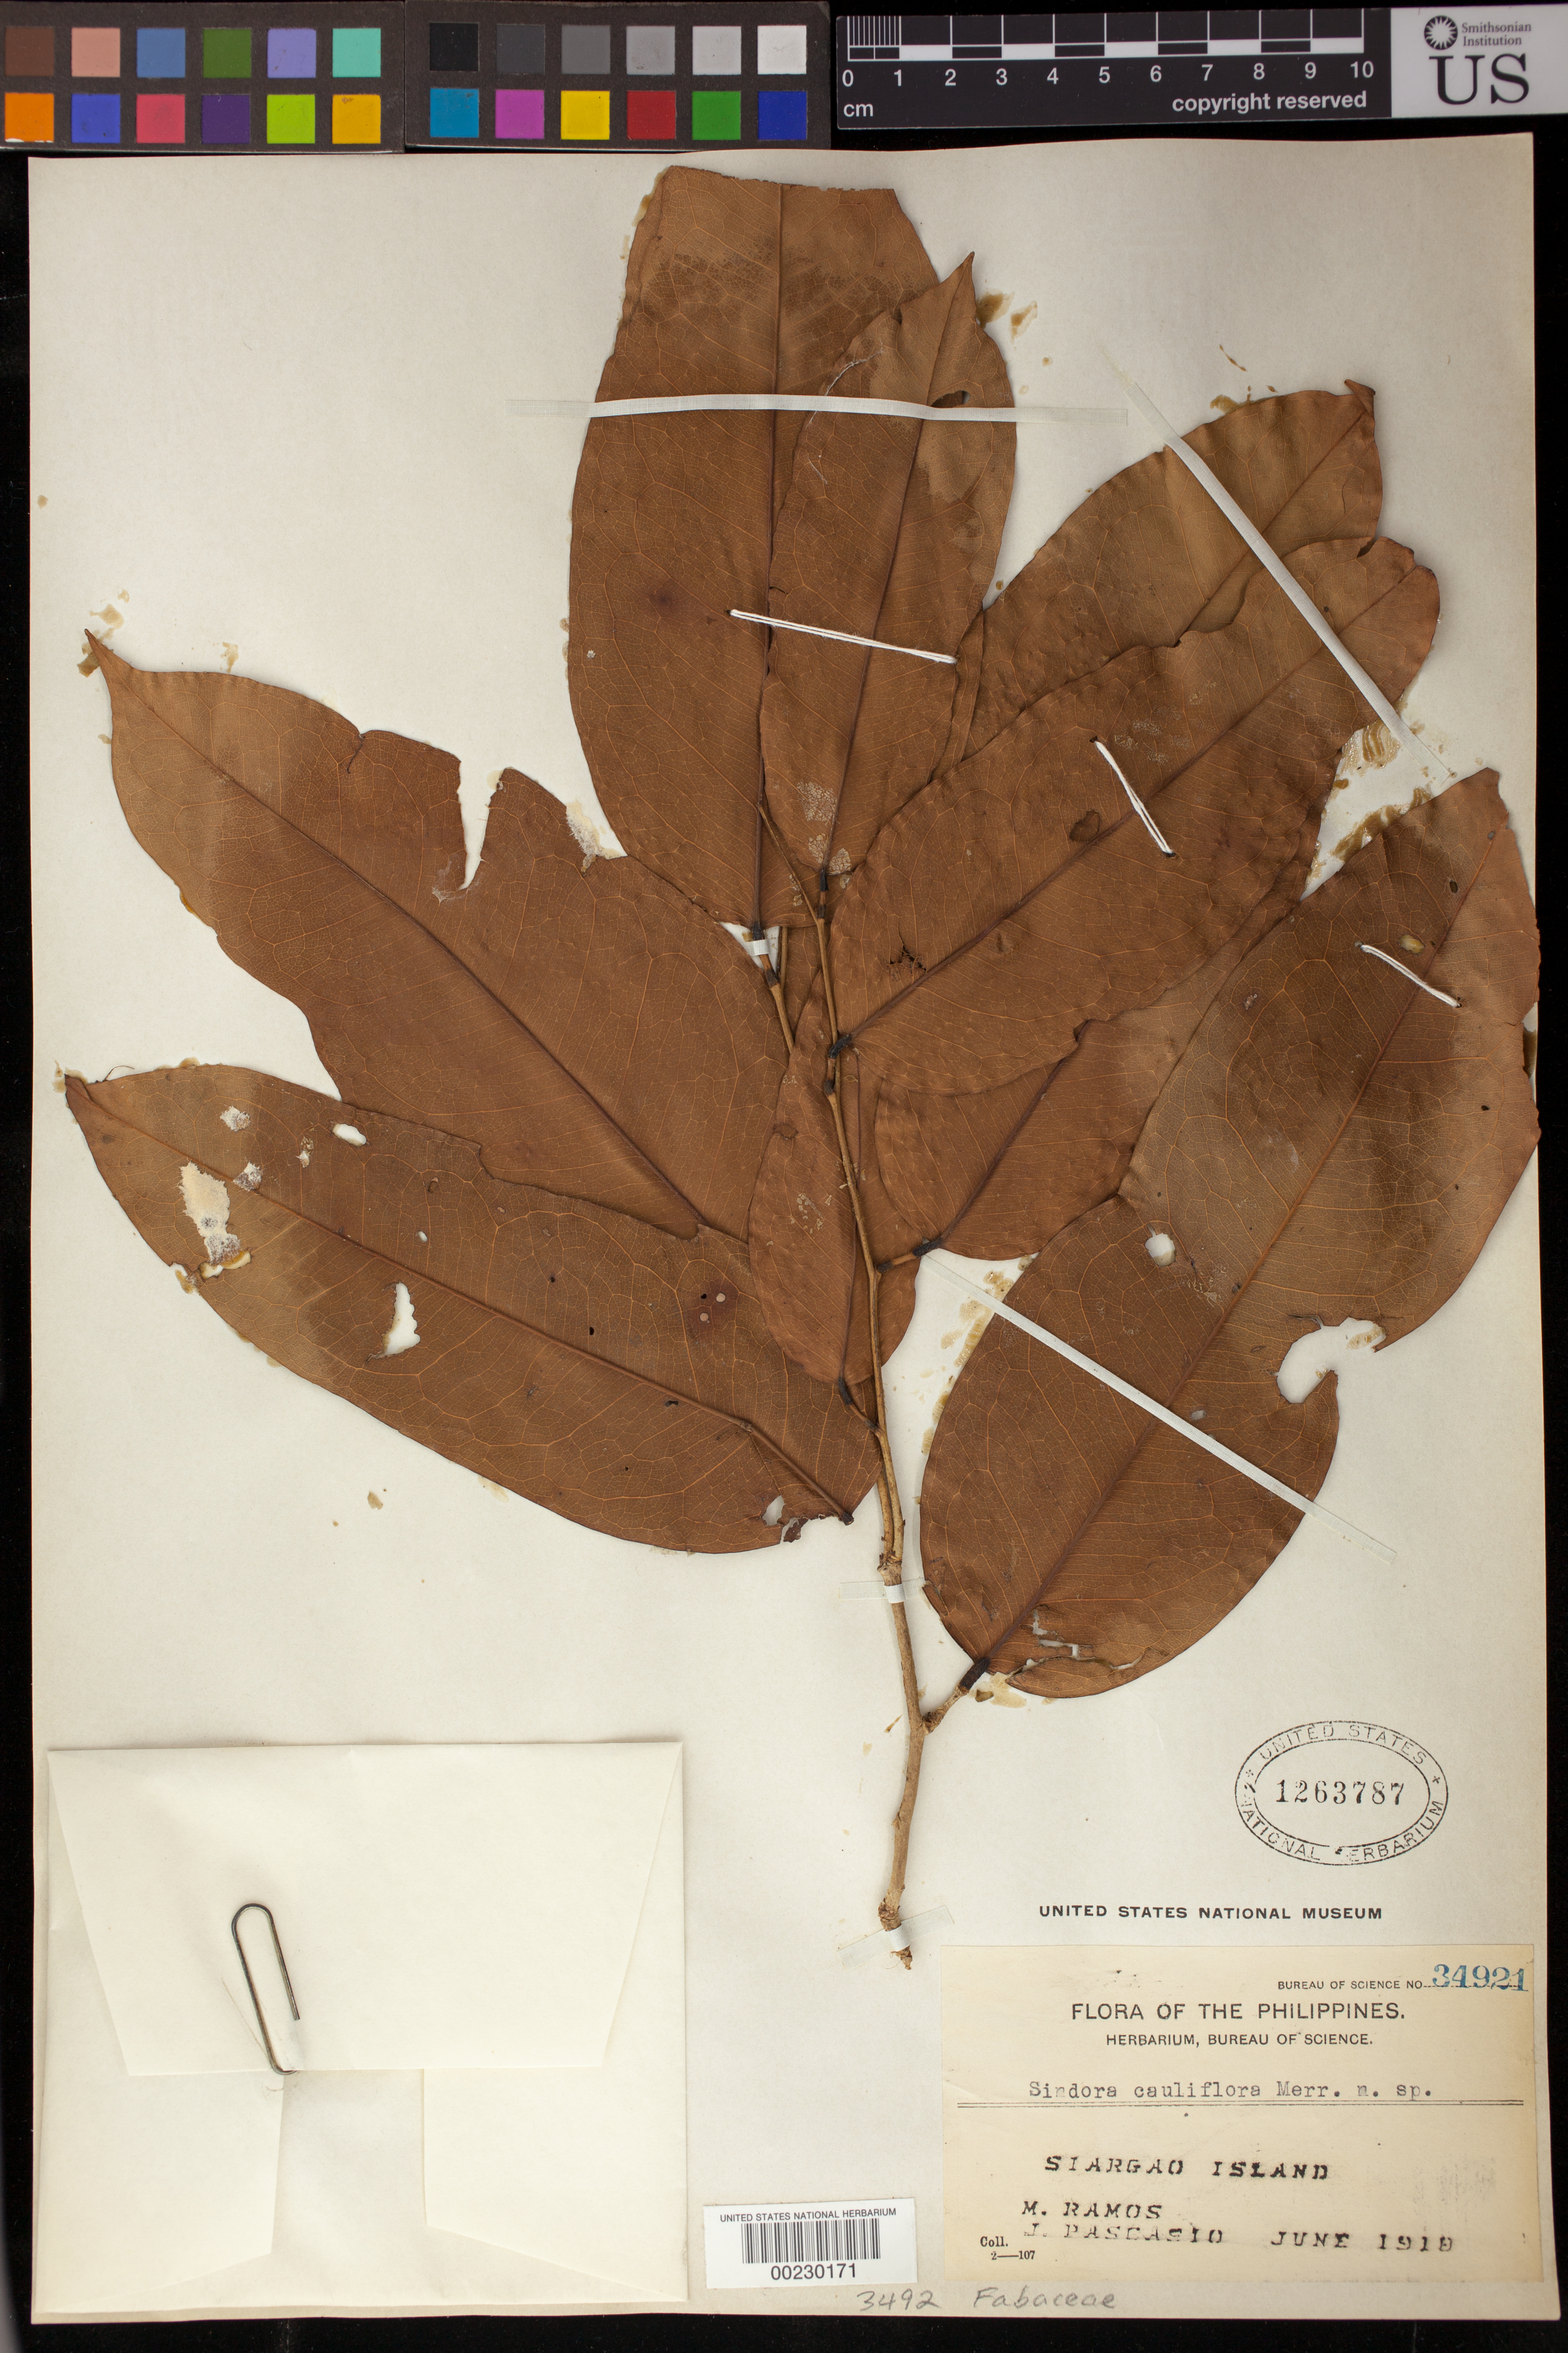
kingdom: Plantae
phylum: Tracheophyta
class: Magnoliopsida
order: Fabales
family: Fabaceae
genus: Sindora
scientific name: Sindora cauliflora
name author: Merr.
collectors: M. Ramos & J. Pascasio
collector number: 34921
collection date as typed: Jun 1919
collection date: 1919-06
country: Philippines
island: Mindanao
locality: Siargao island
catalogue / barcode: US 1263787